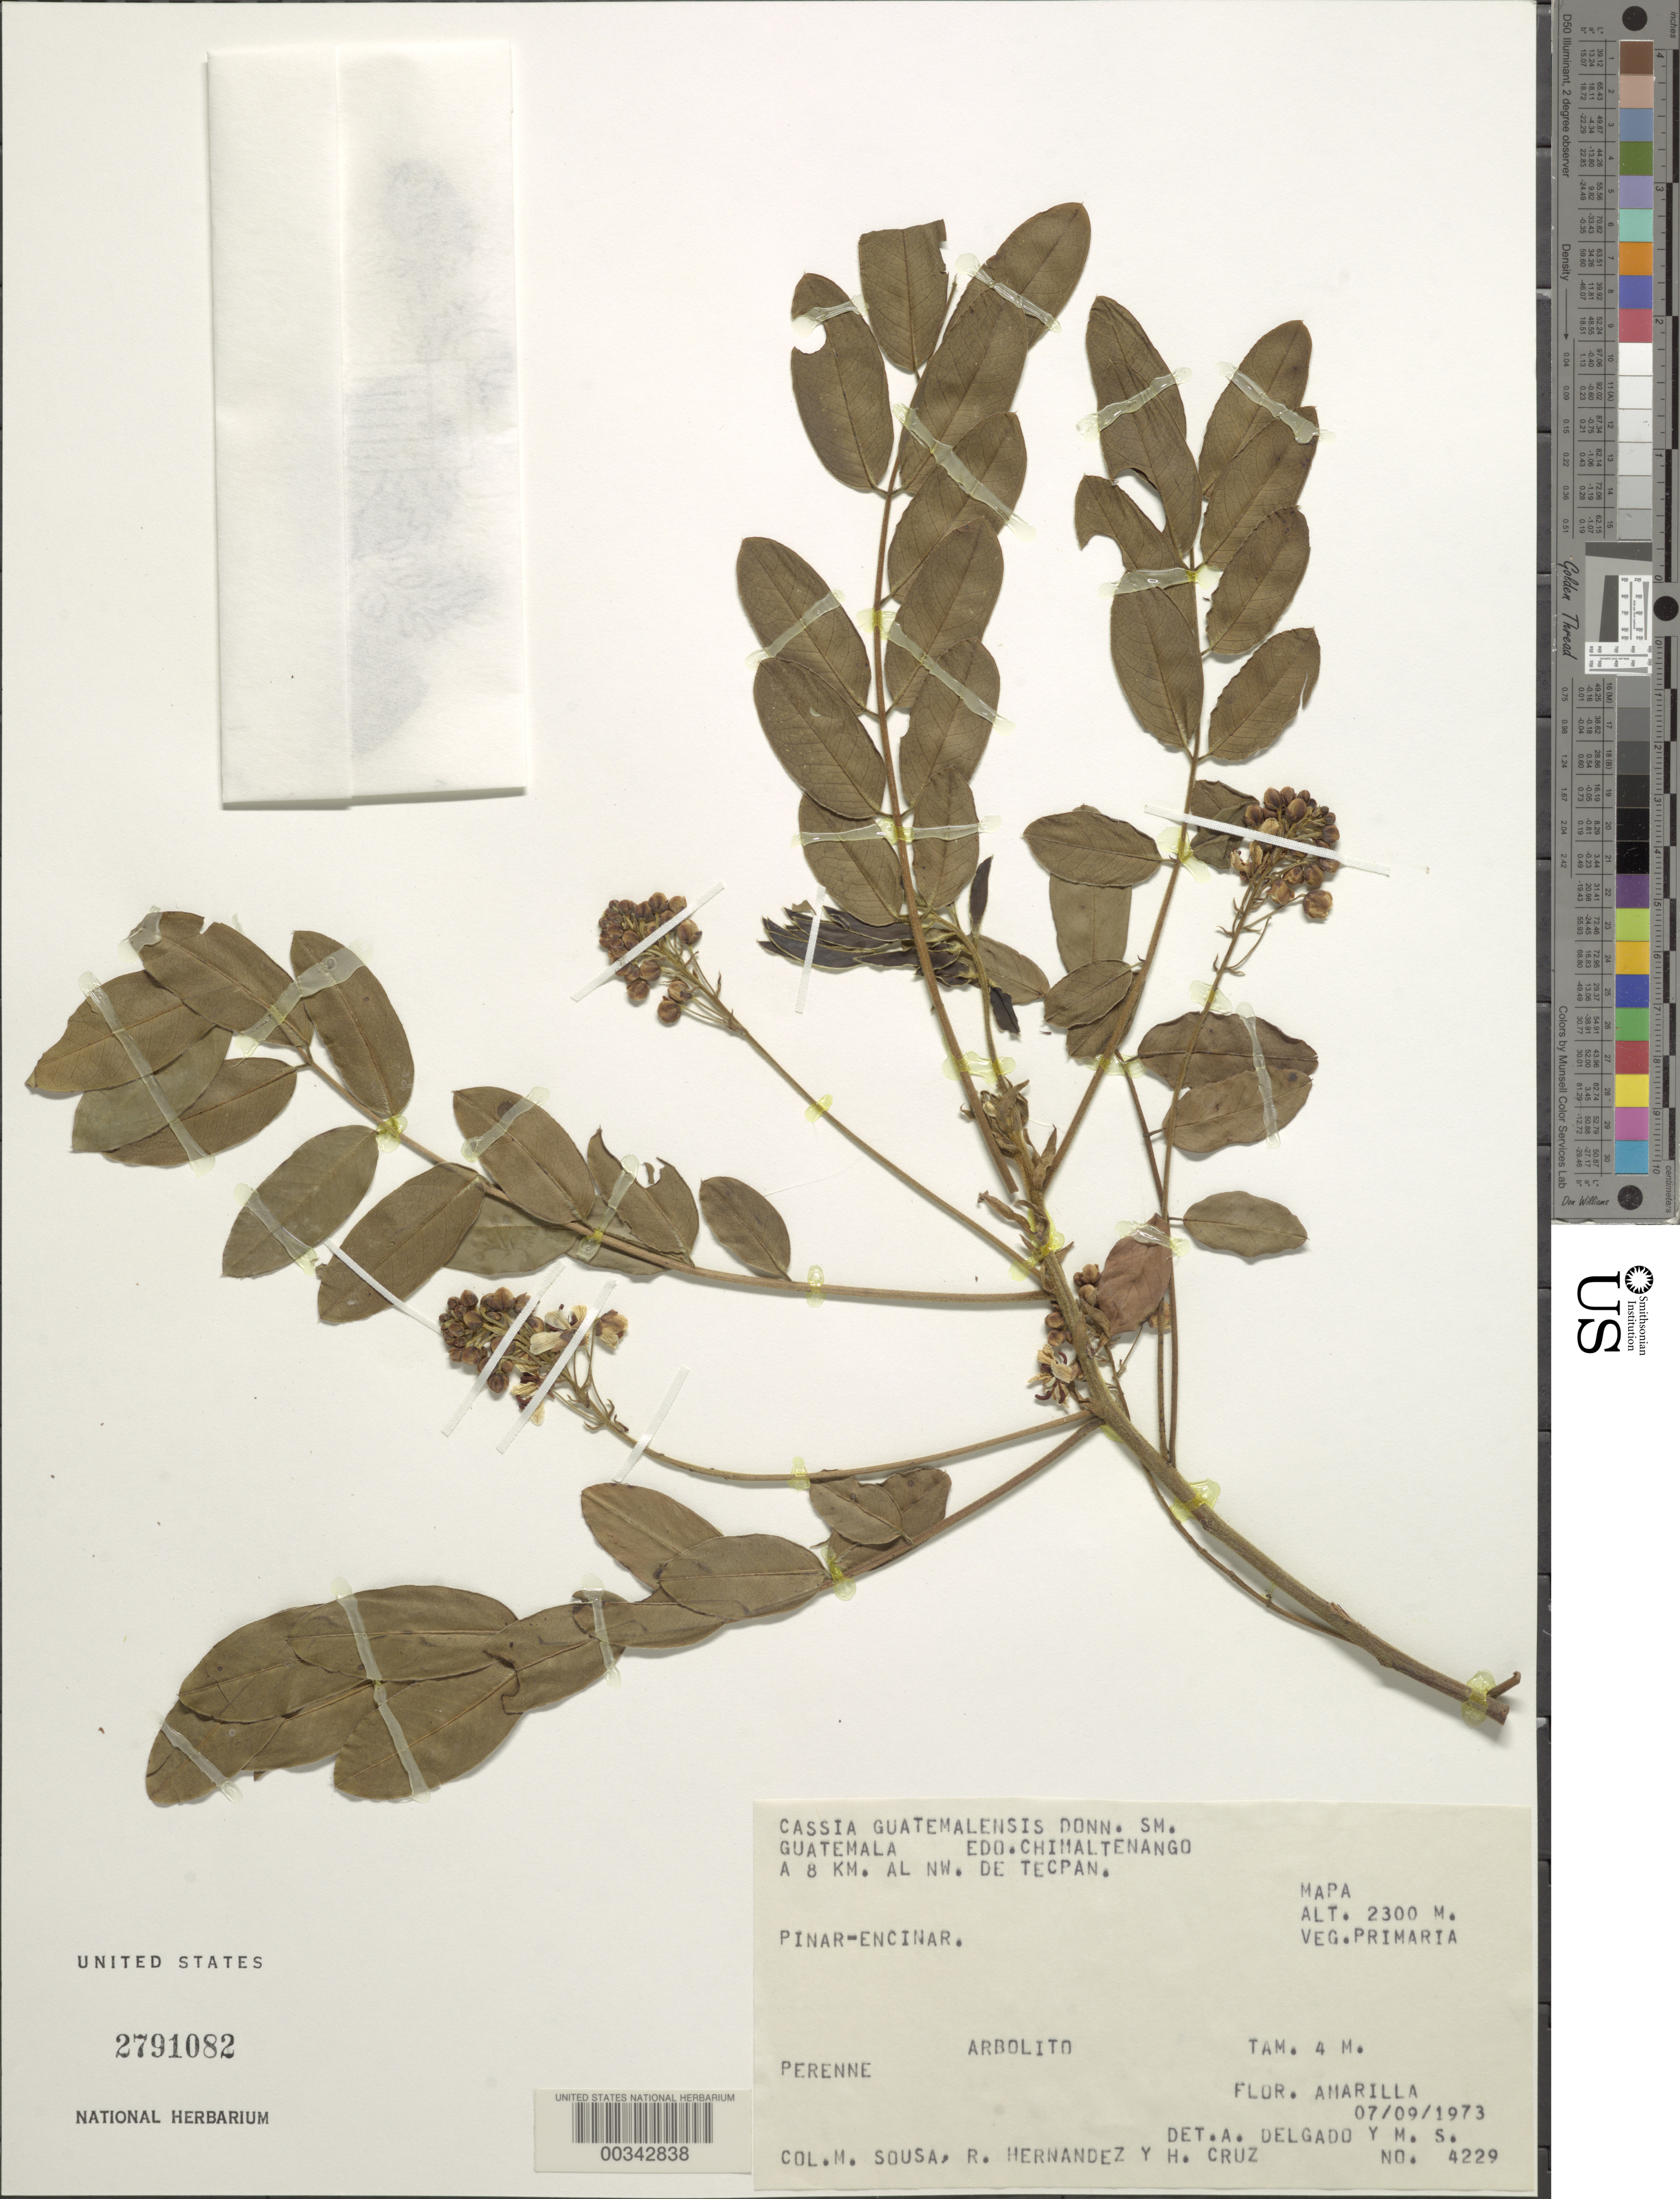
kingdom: Plantae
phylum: Tracheophyta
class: Magnoliopsida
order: Fabales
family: Fabaceae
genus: Senna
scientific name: Senna guatemalensis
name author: (Donn. Sm.) H.S. Irwin & Barneby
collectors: M. Sousa S., R. Hernandez M. & H. Cruz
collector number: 4229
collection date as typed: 07 Sep 1973 or 09 Jul 1973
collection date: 1973-07-09 or 1973-09-07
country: Guatemala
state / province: Chimaltenango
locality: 8 km NW of Tecpan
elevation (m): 2300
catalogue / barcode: US 2791082